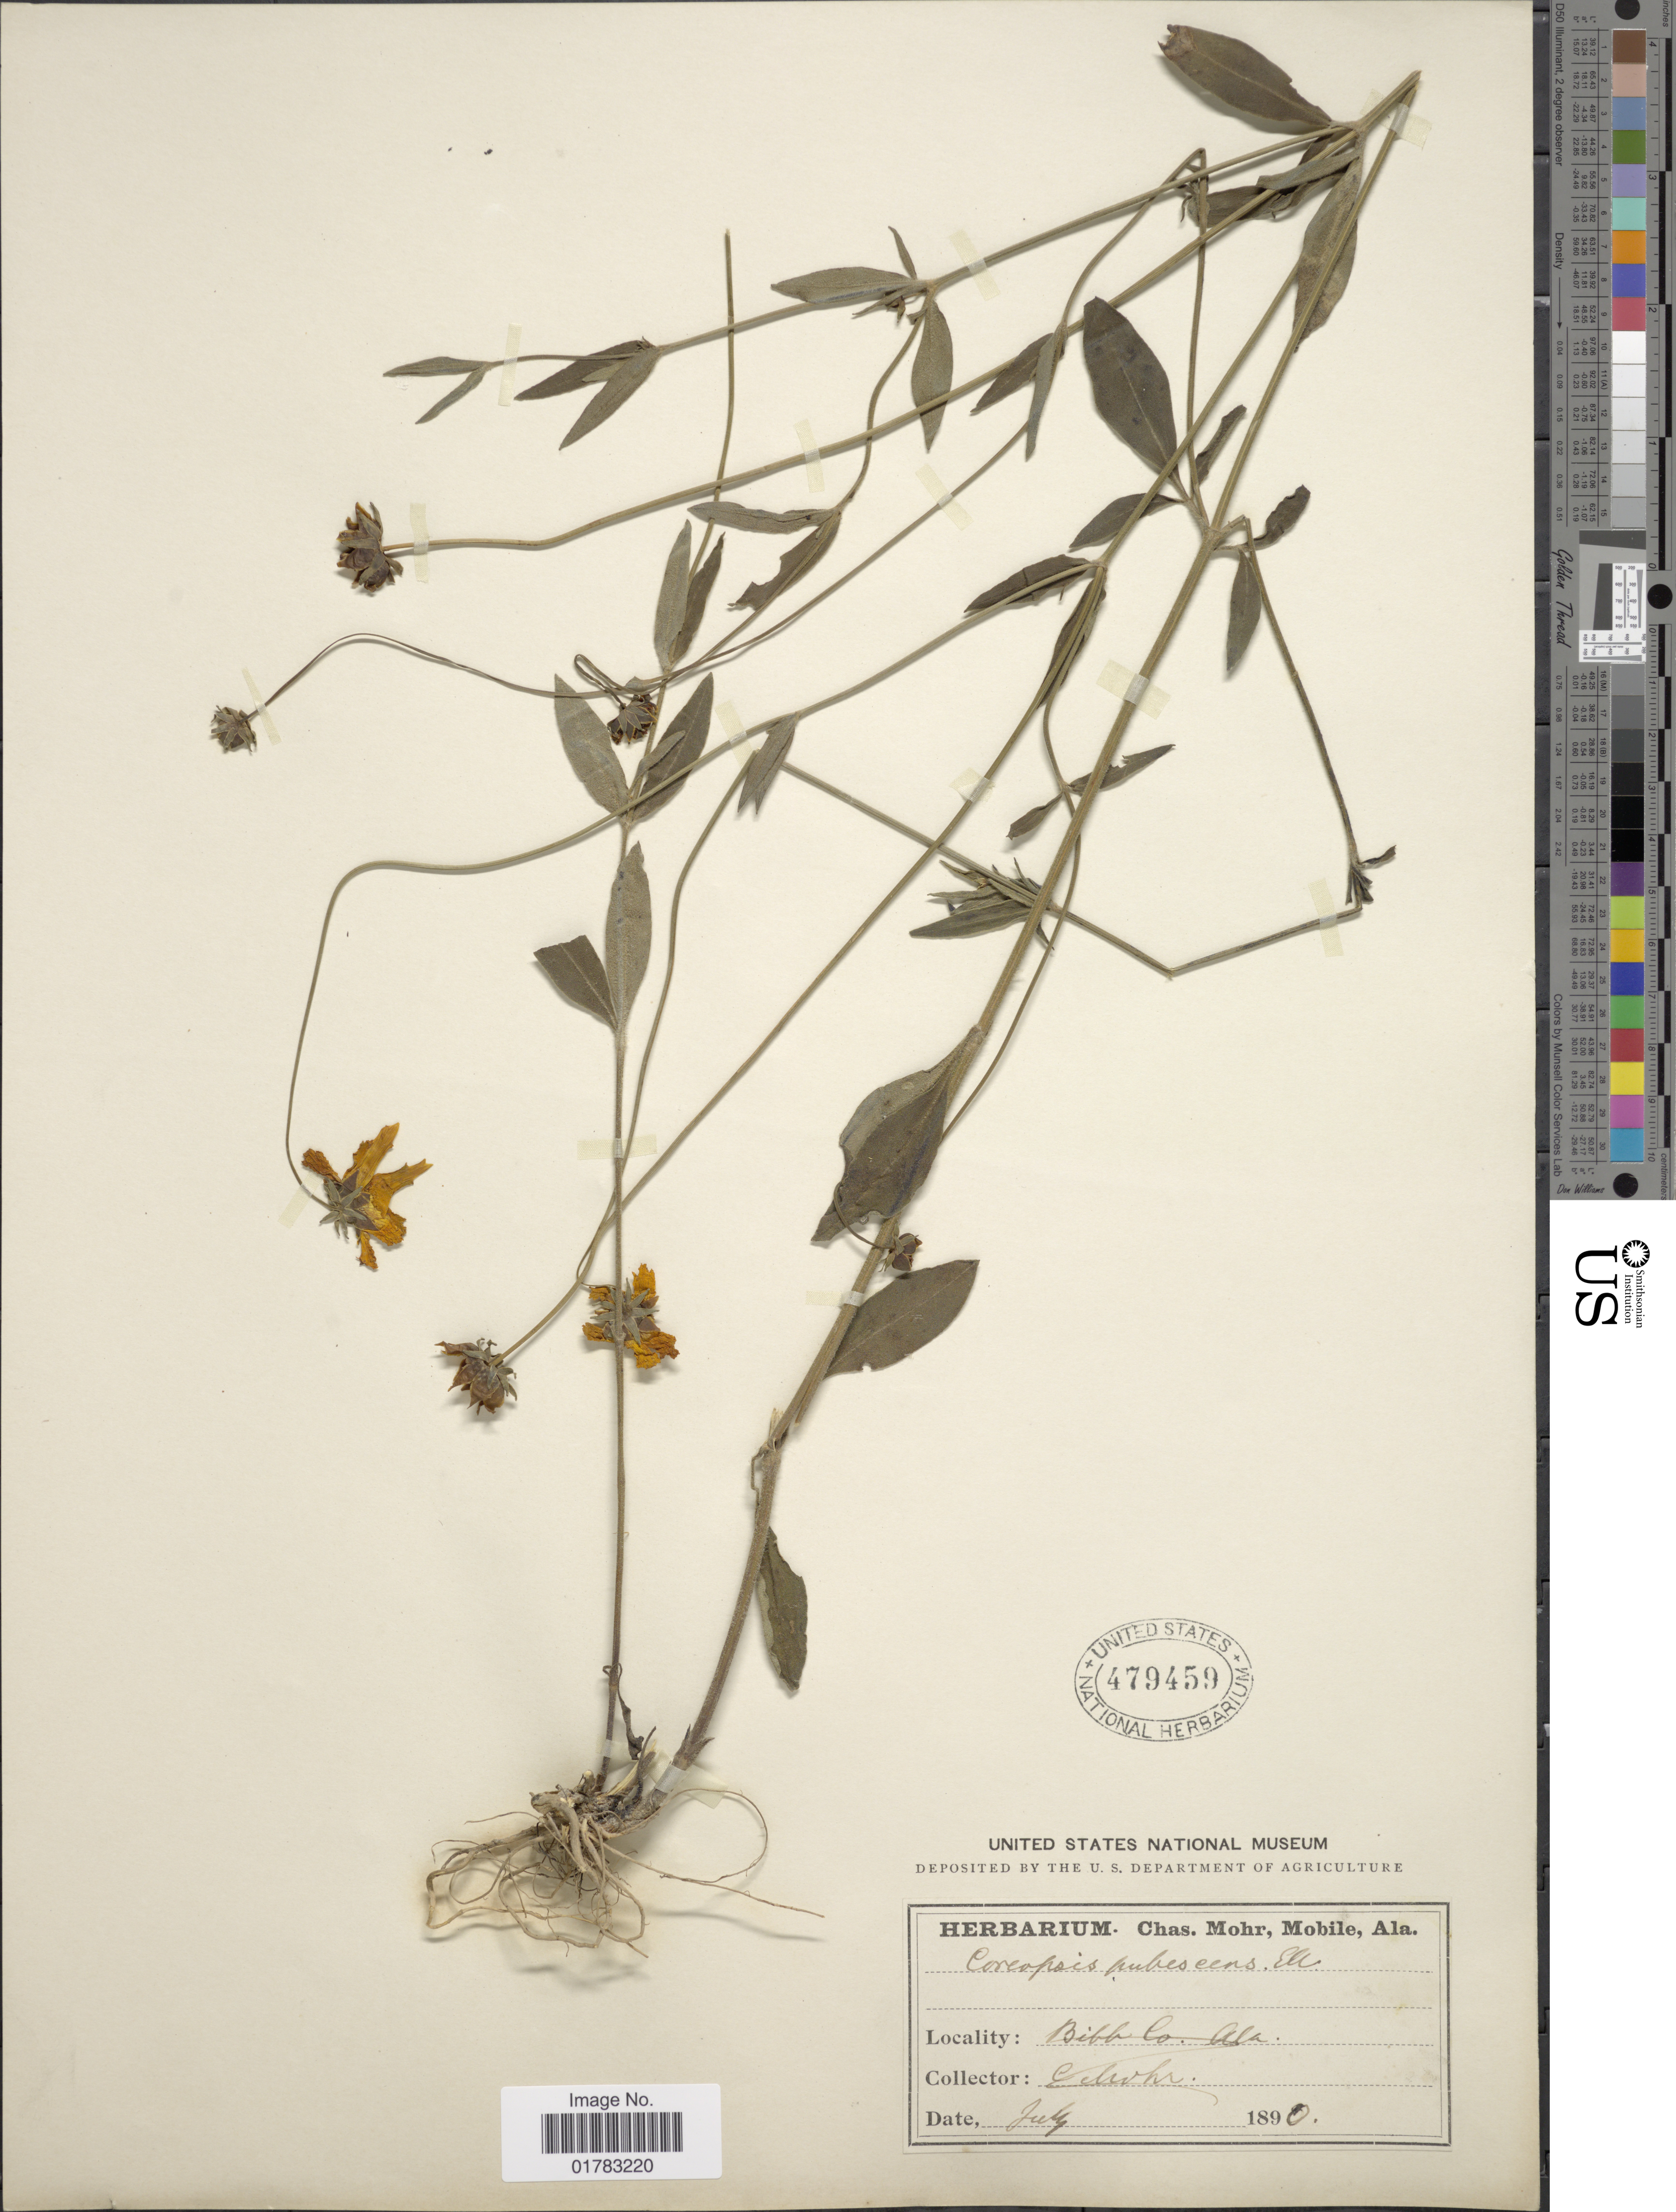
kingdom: Plantae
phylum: Tracheophyta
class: Magnoliopsida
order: Asterales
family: Asteraceae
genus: Coreopsis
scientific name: Coreopsis pubescens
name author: Elliott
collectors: C. T. Mohr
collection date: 1890-07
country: United States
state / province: Alabama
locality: Bibb Co.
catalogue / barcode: US 479459